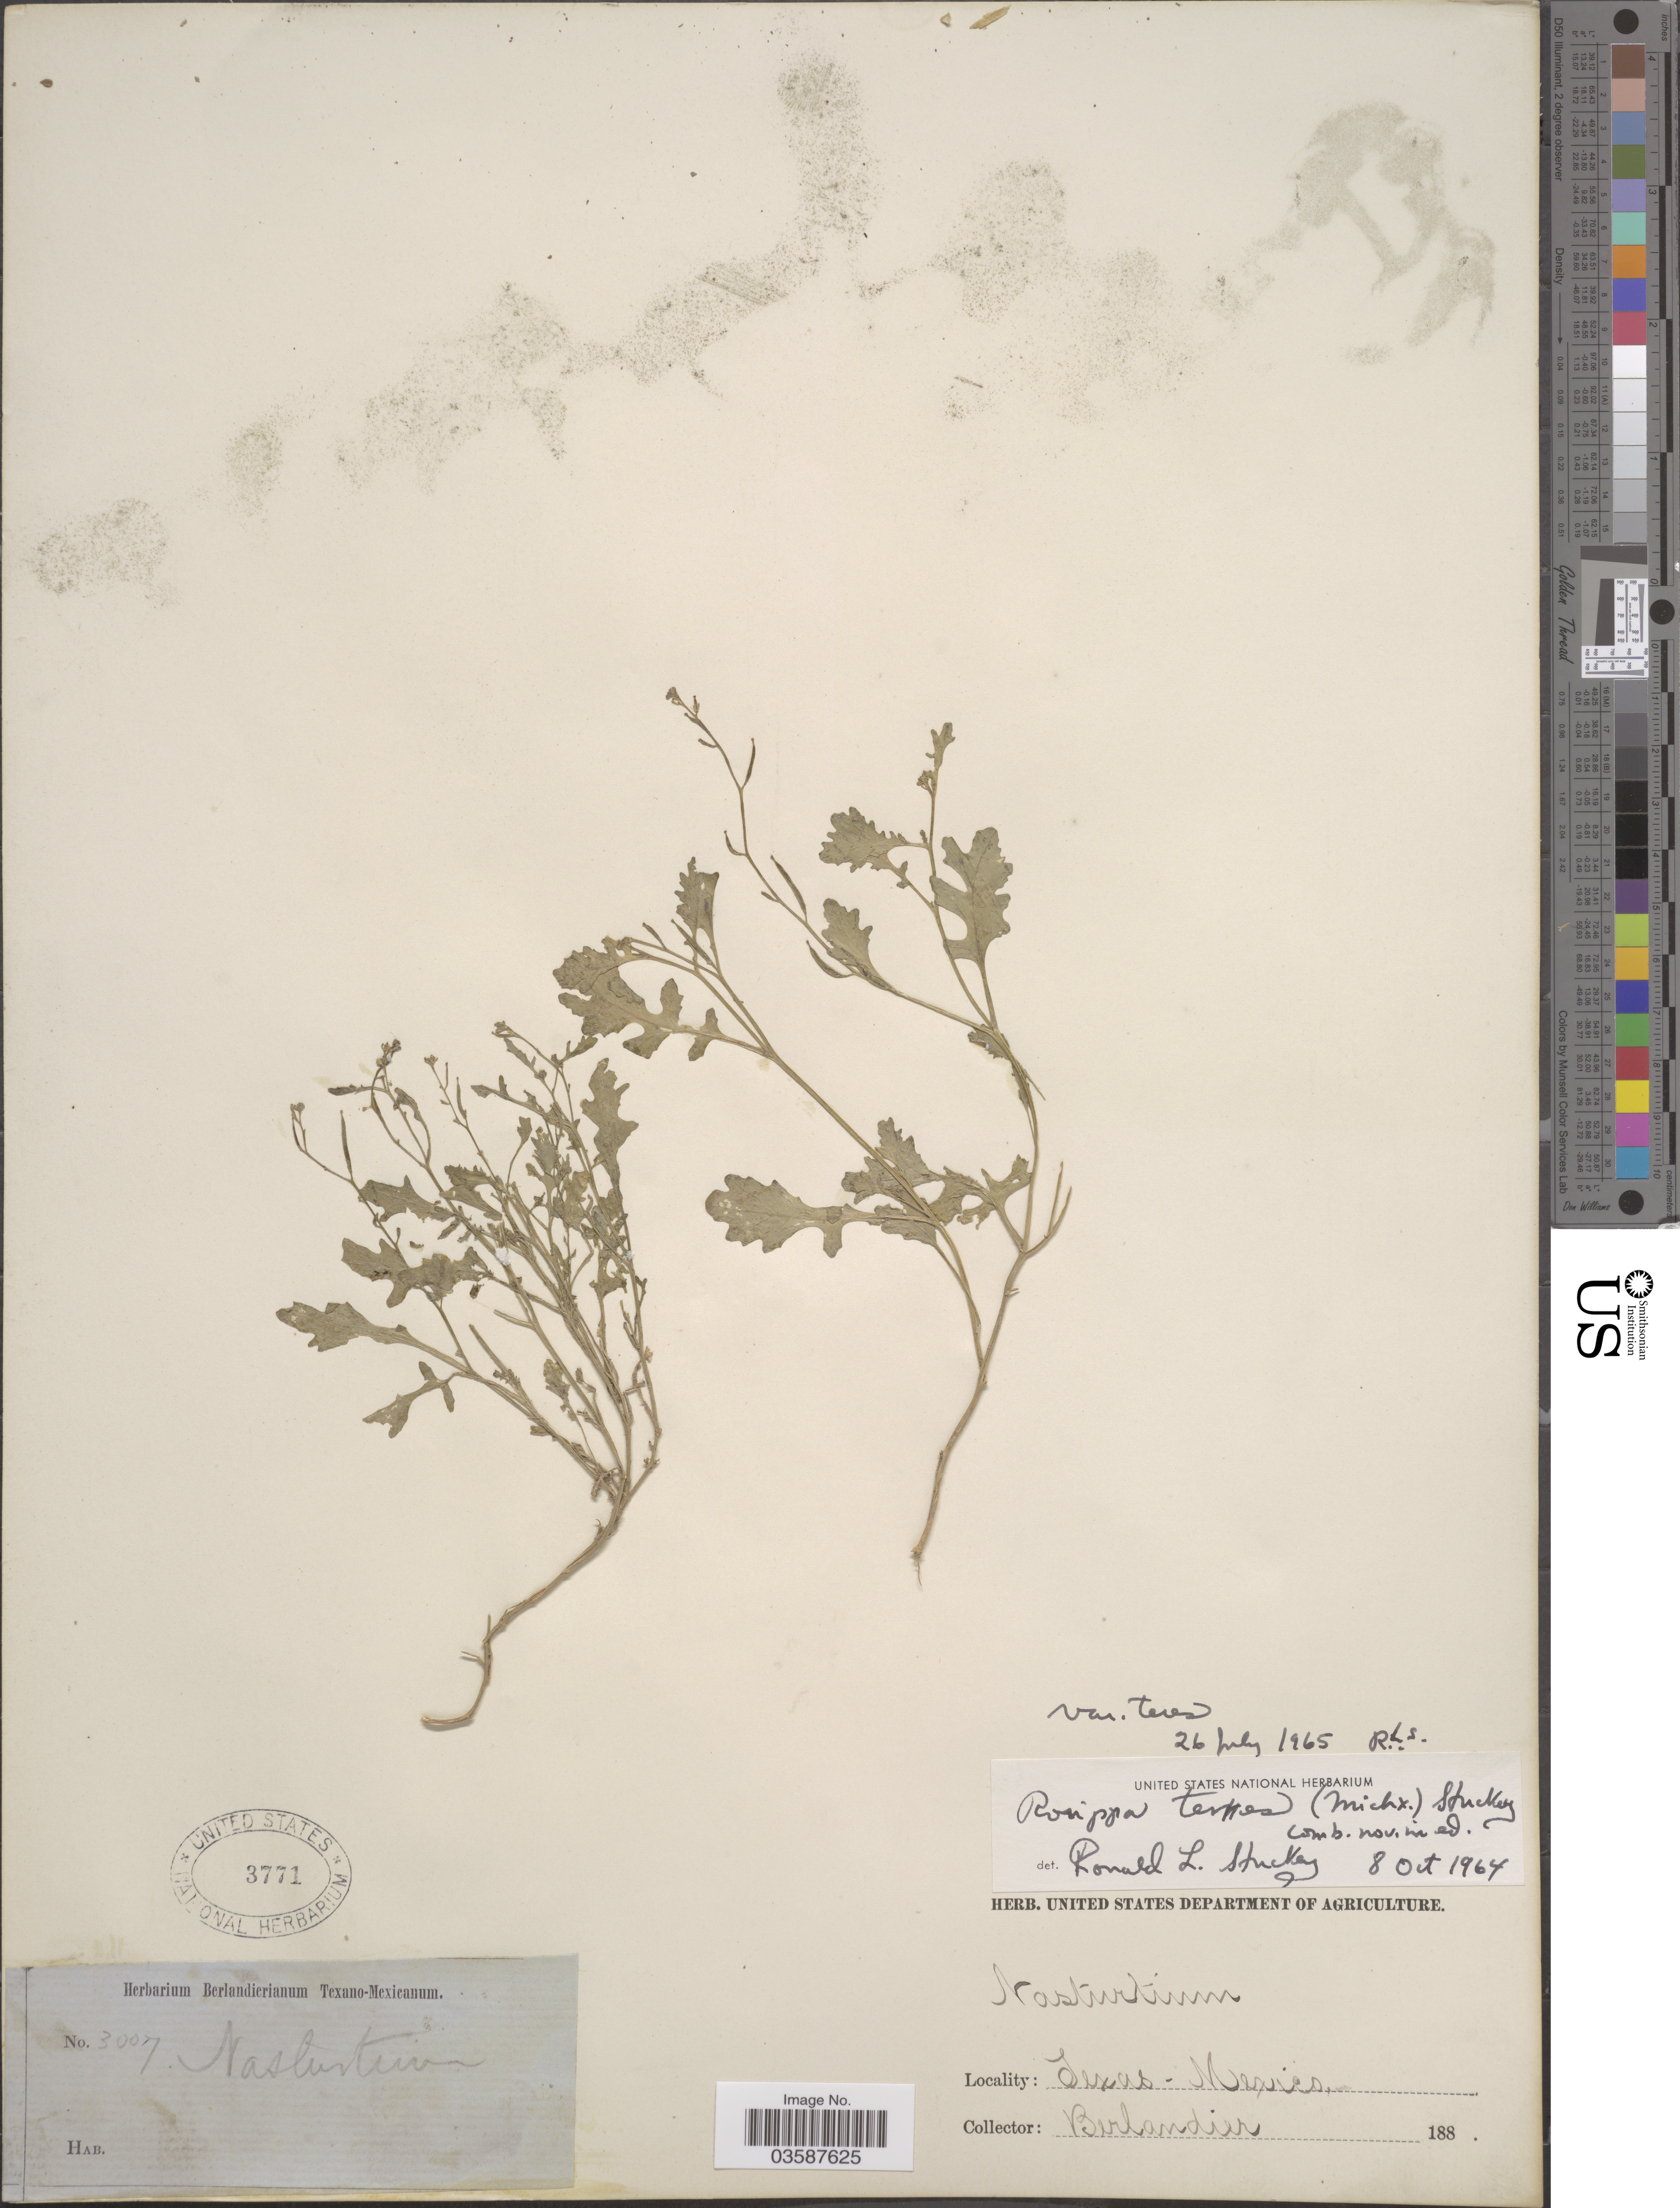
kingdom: Plantae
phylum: Tracheophyta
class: Magnoliopsida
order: Brassicales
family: Brassicaceae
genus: Rorippa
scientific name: Rorippa teres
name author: (Michx.) Stuckey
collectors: J. L. Berlandier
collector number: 3007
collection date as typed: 188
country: United States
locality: Texas - Mexico.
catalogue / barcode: US 3771